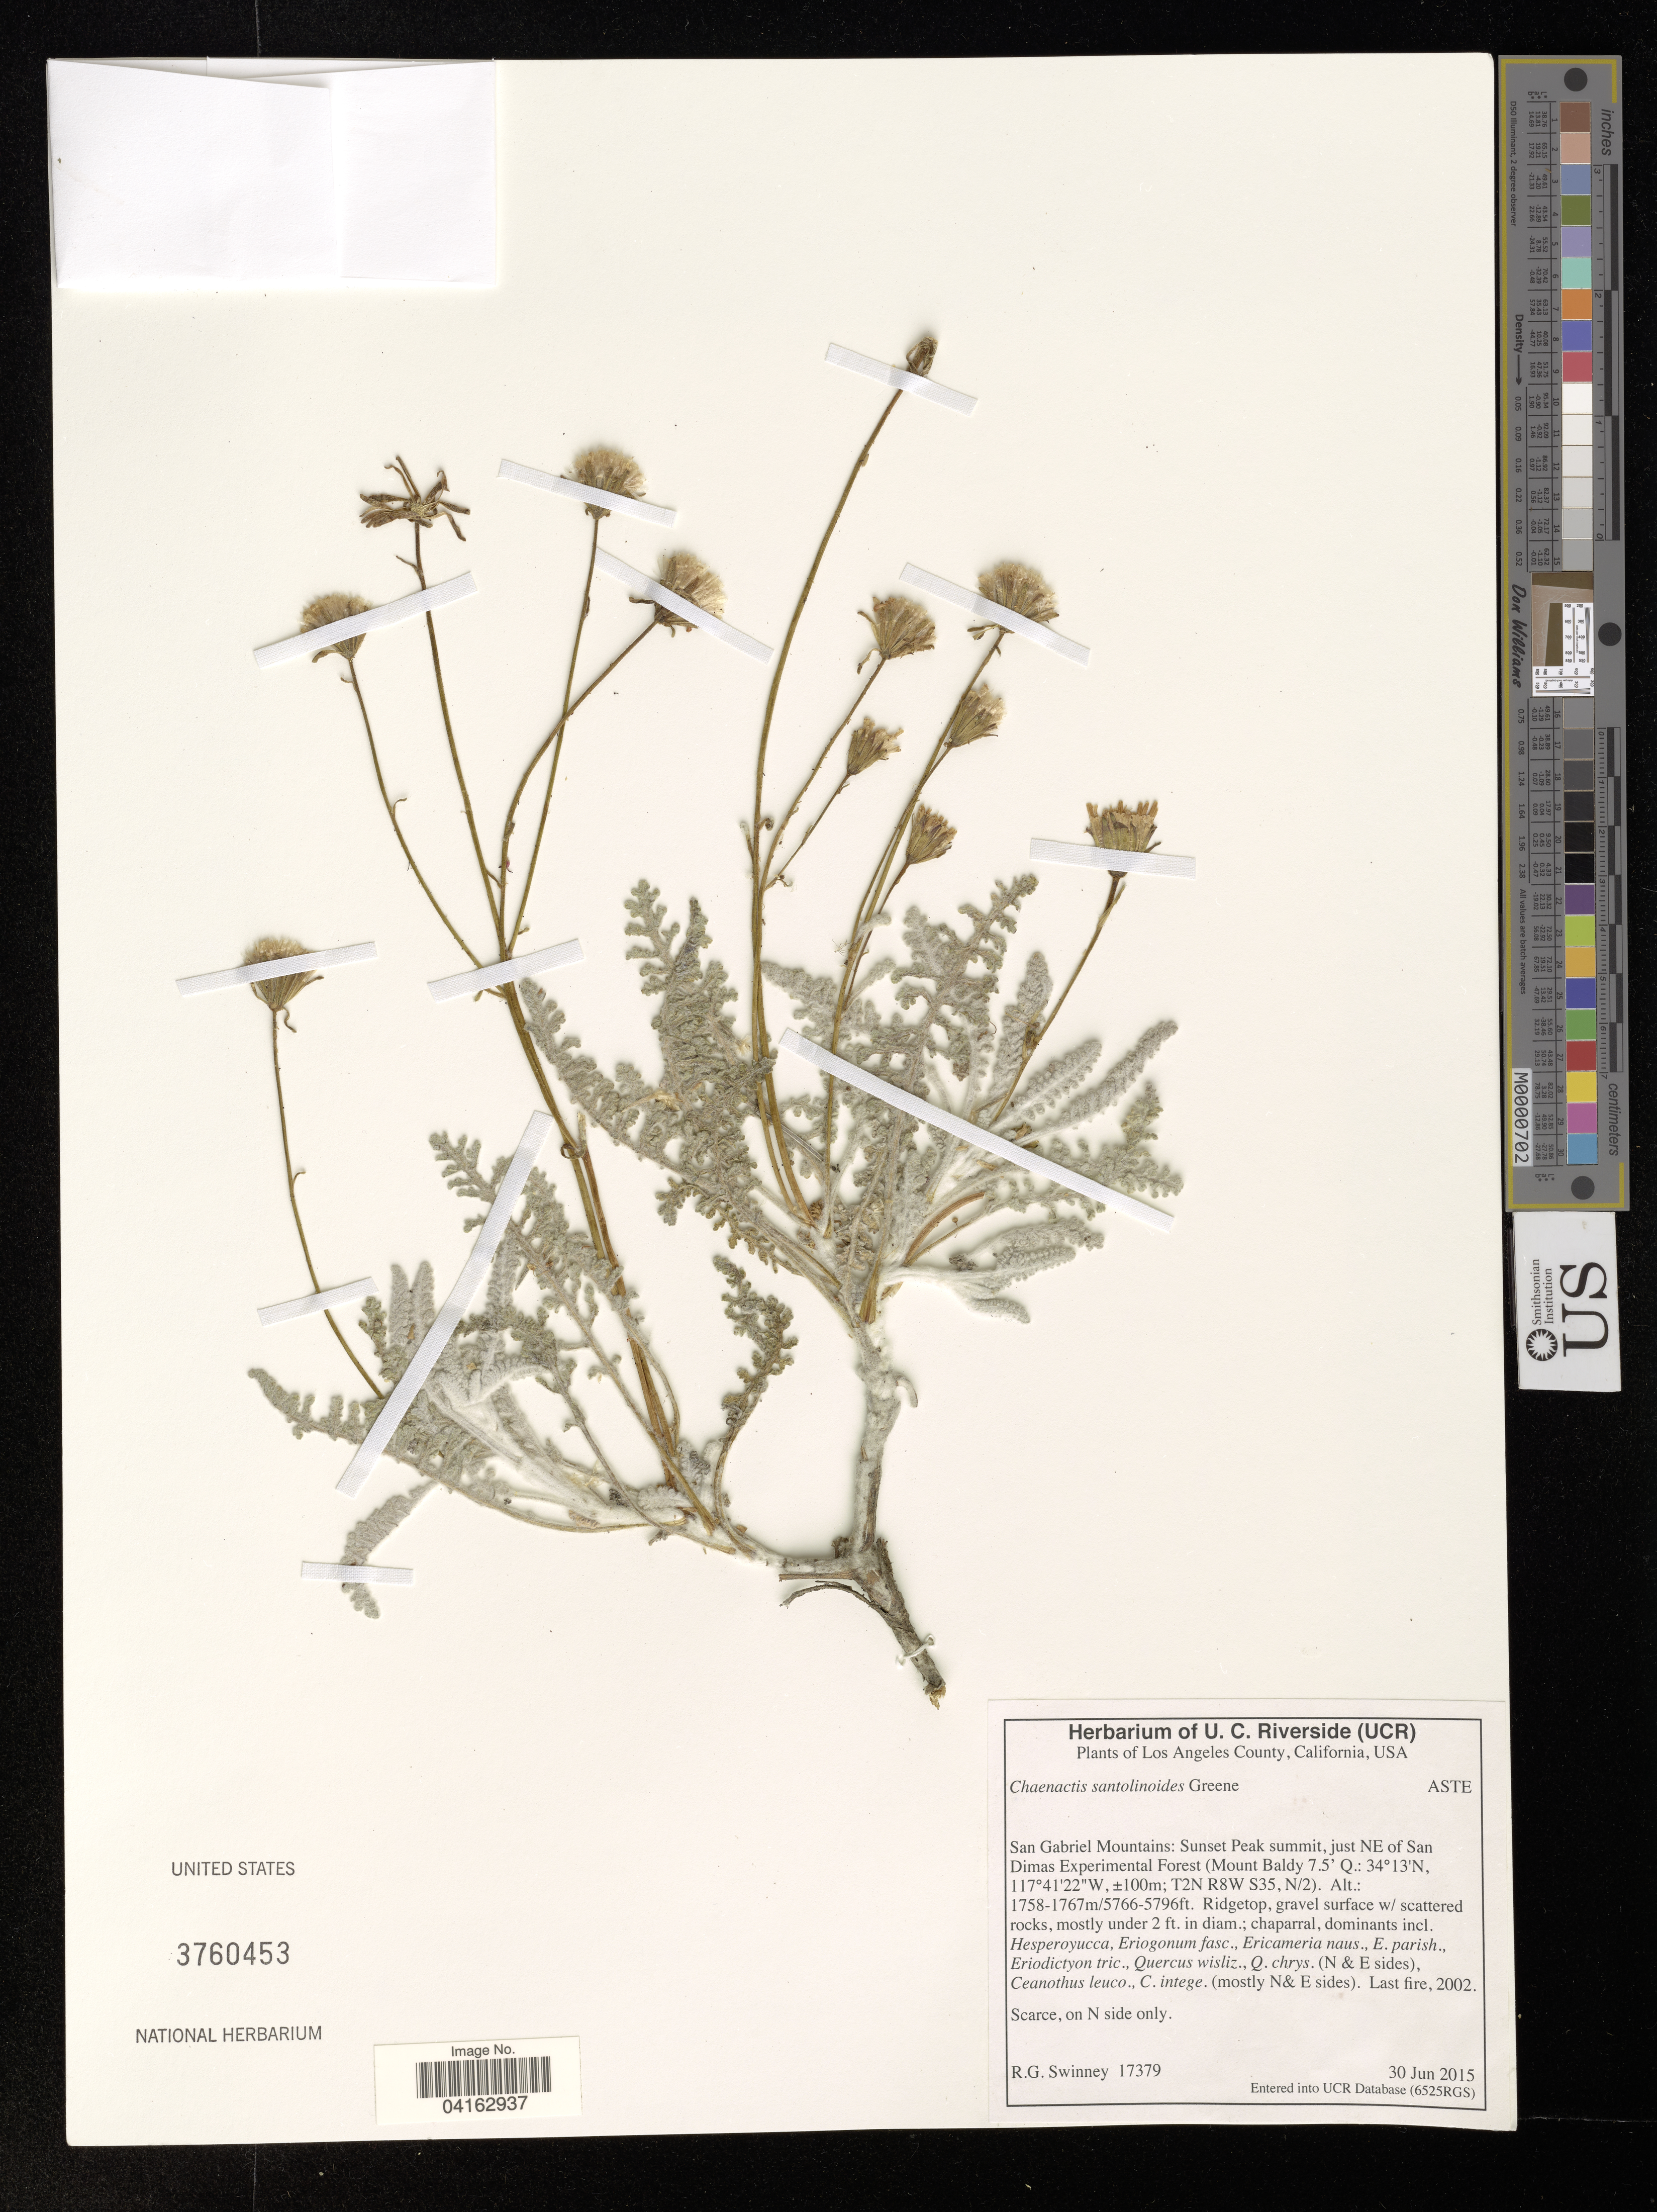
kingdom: Plantae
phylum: Tracheophyta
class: Magnoliopsida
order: Asterales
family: Asteraceae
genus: Chaenactis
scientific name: Chaenactis santolinoides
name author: Greene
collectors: R. Swinney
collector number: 17379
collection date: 2015-06-30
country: United States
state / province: California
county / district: Los Angeles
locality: Los Angeles County. San Gabriel Mountains: Sunset Peak summit, just NE of San Dimas Experimental. Forest (Mount Baldy 7.5'.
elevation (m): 1758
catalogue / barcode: US 3760453